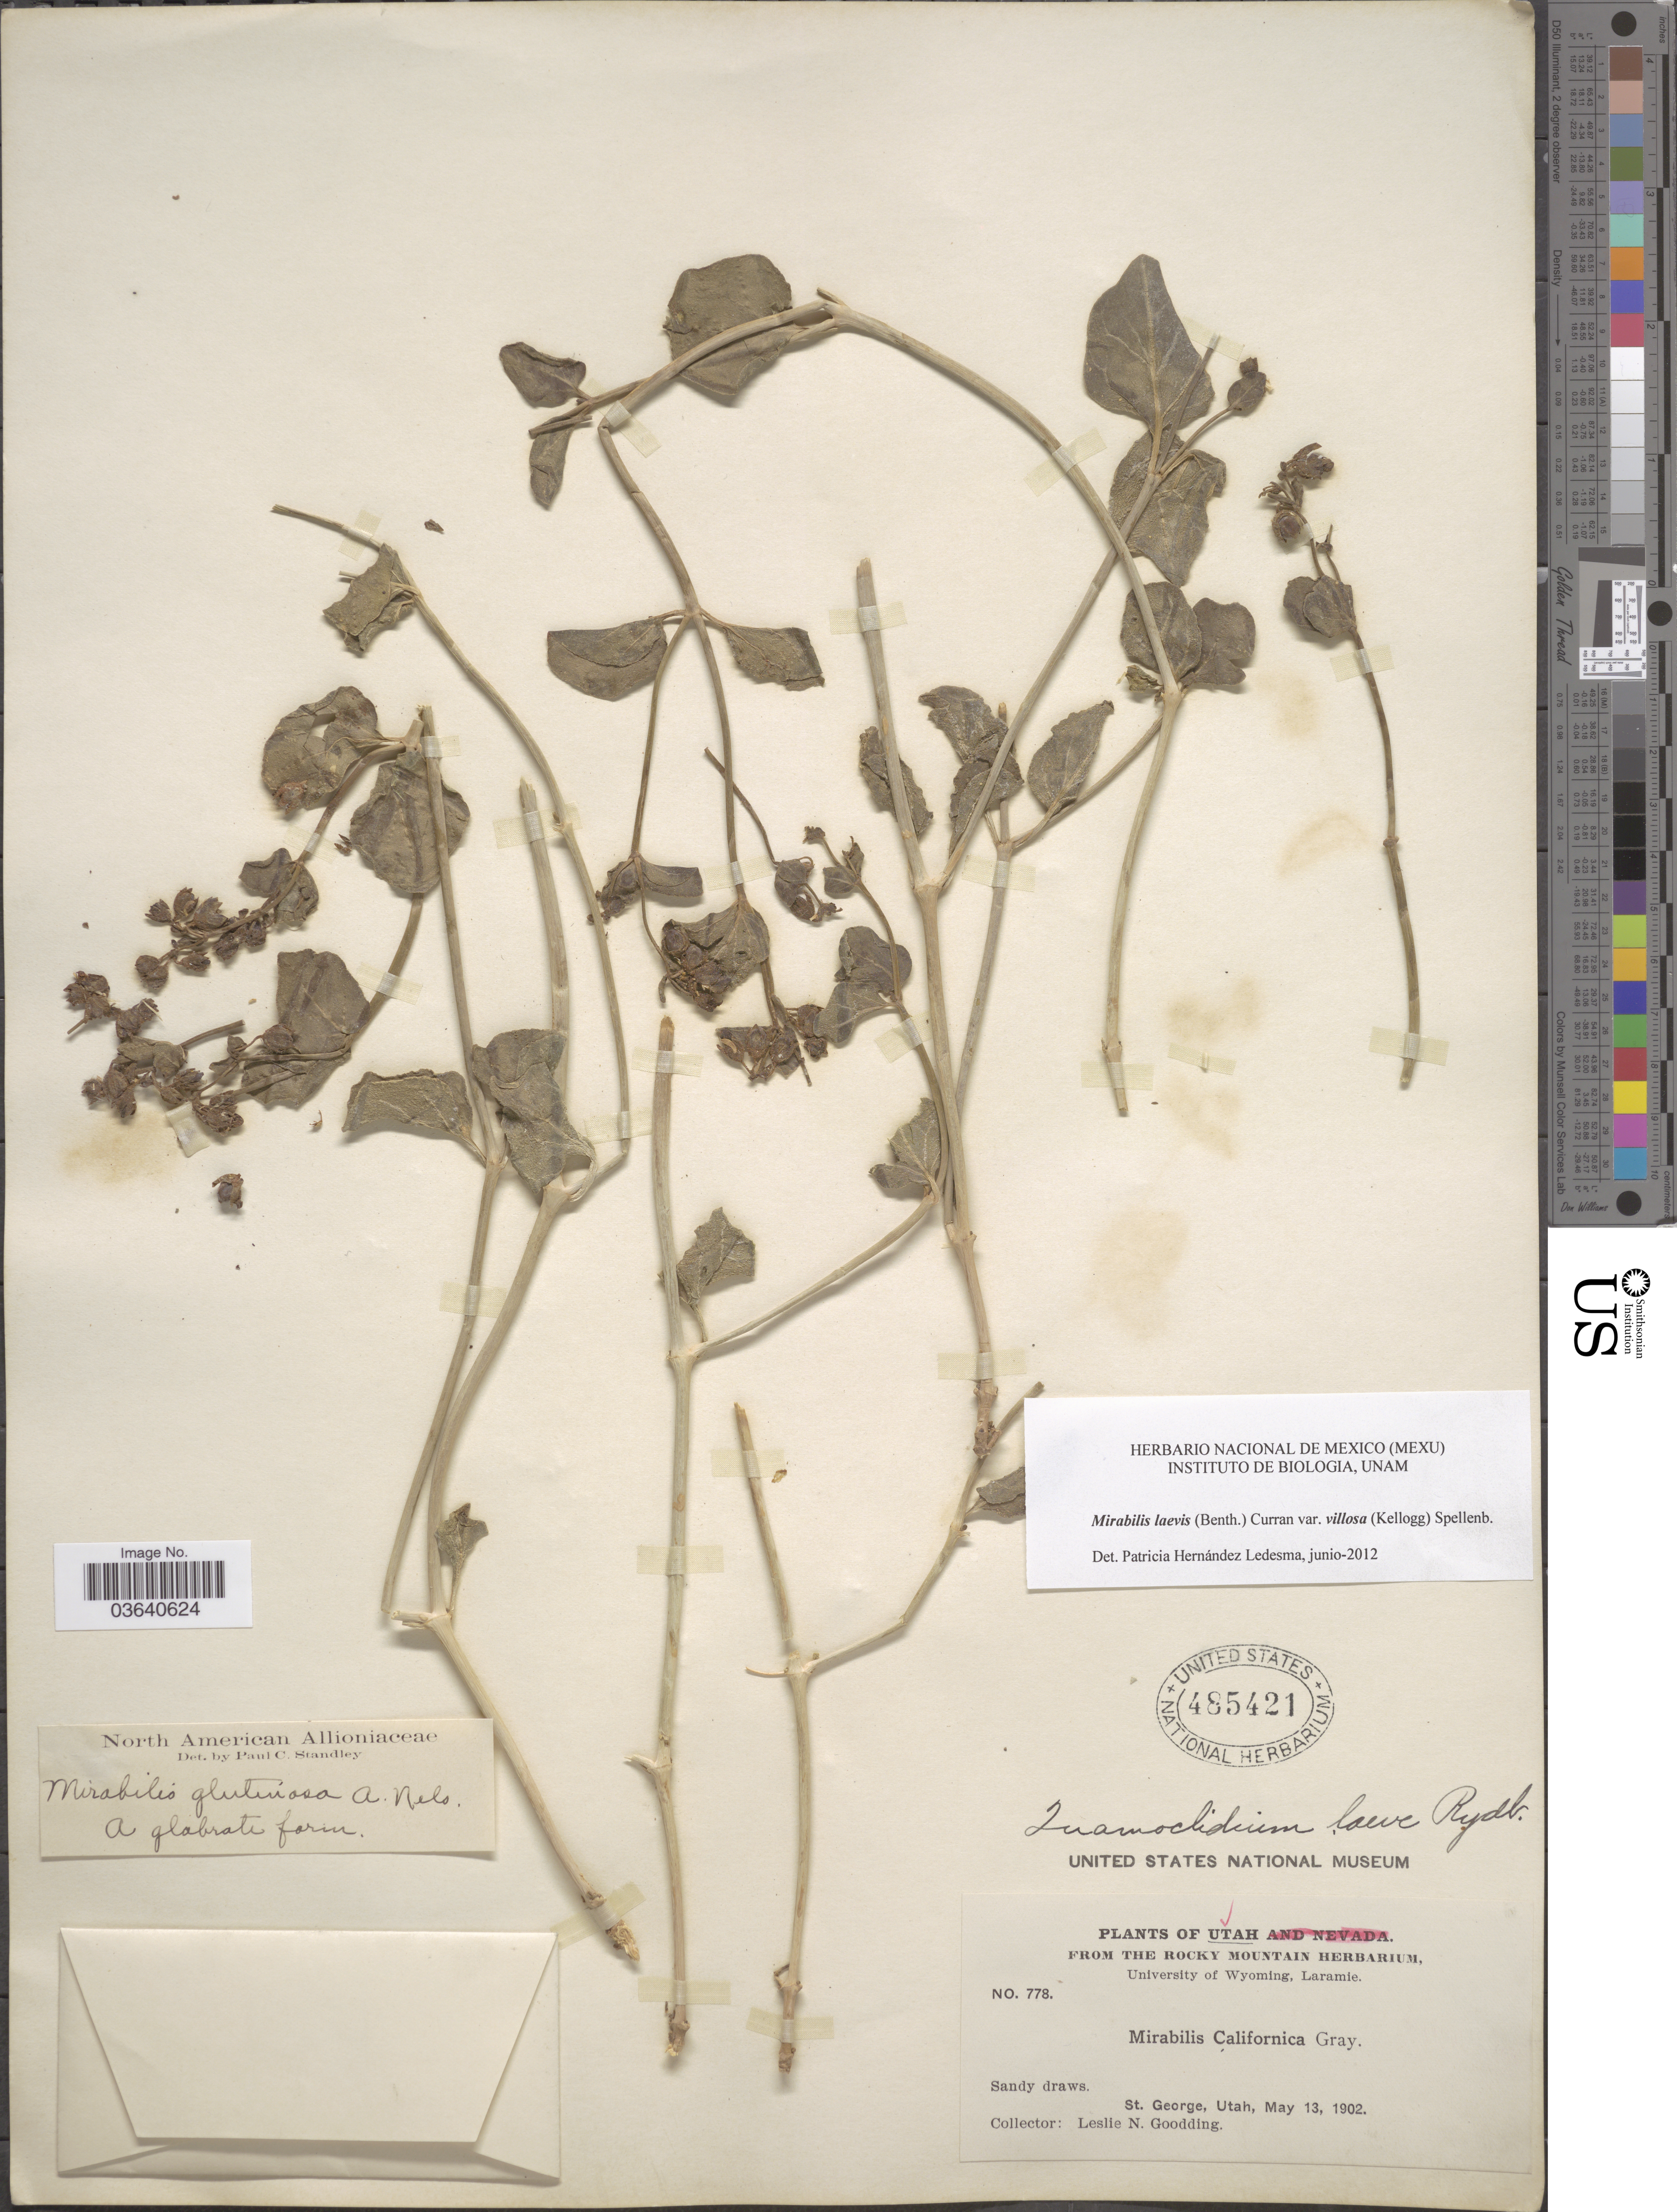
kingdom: Plantae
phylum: Tracheophyta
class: Magnoliopsida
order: Caryophyllales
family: Nyctaginaceae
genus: Mirabilis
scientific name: Mirabilis laevis var. villosa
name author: (Kellogg) Spellenb.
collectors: L. N. Goodding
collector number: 778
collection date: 1902-05-13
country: United States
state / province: Utah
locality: Sandy draws. St. George.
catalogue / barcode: US 485421